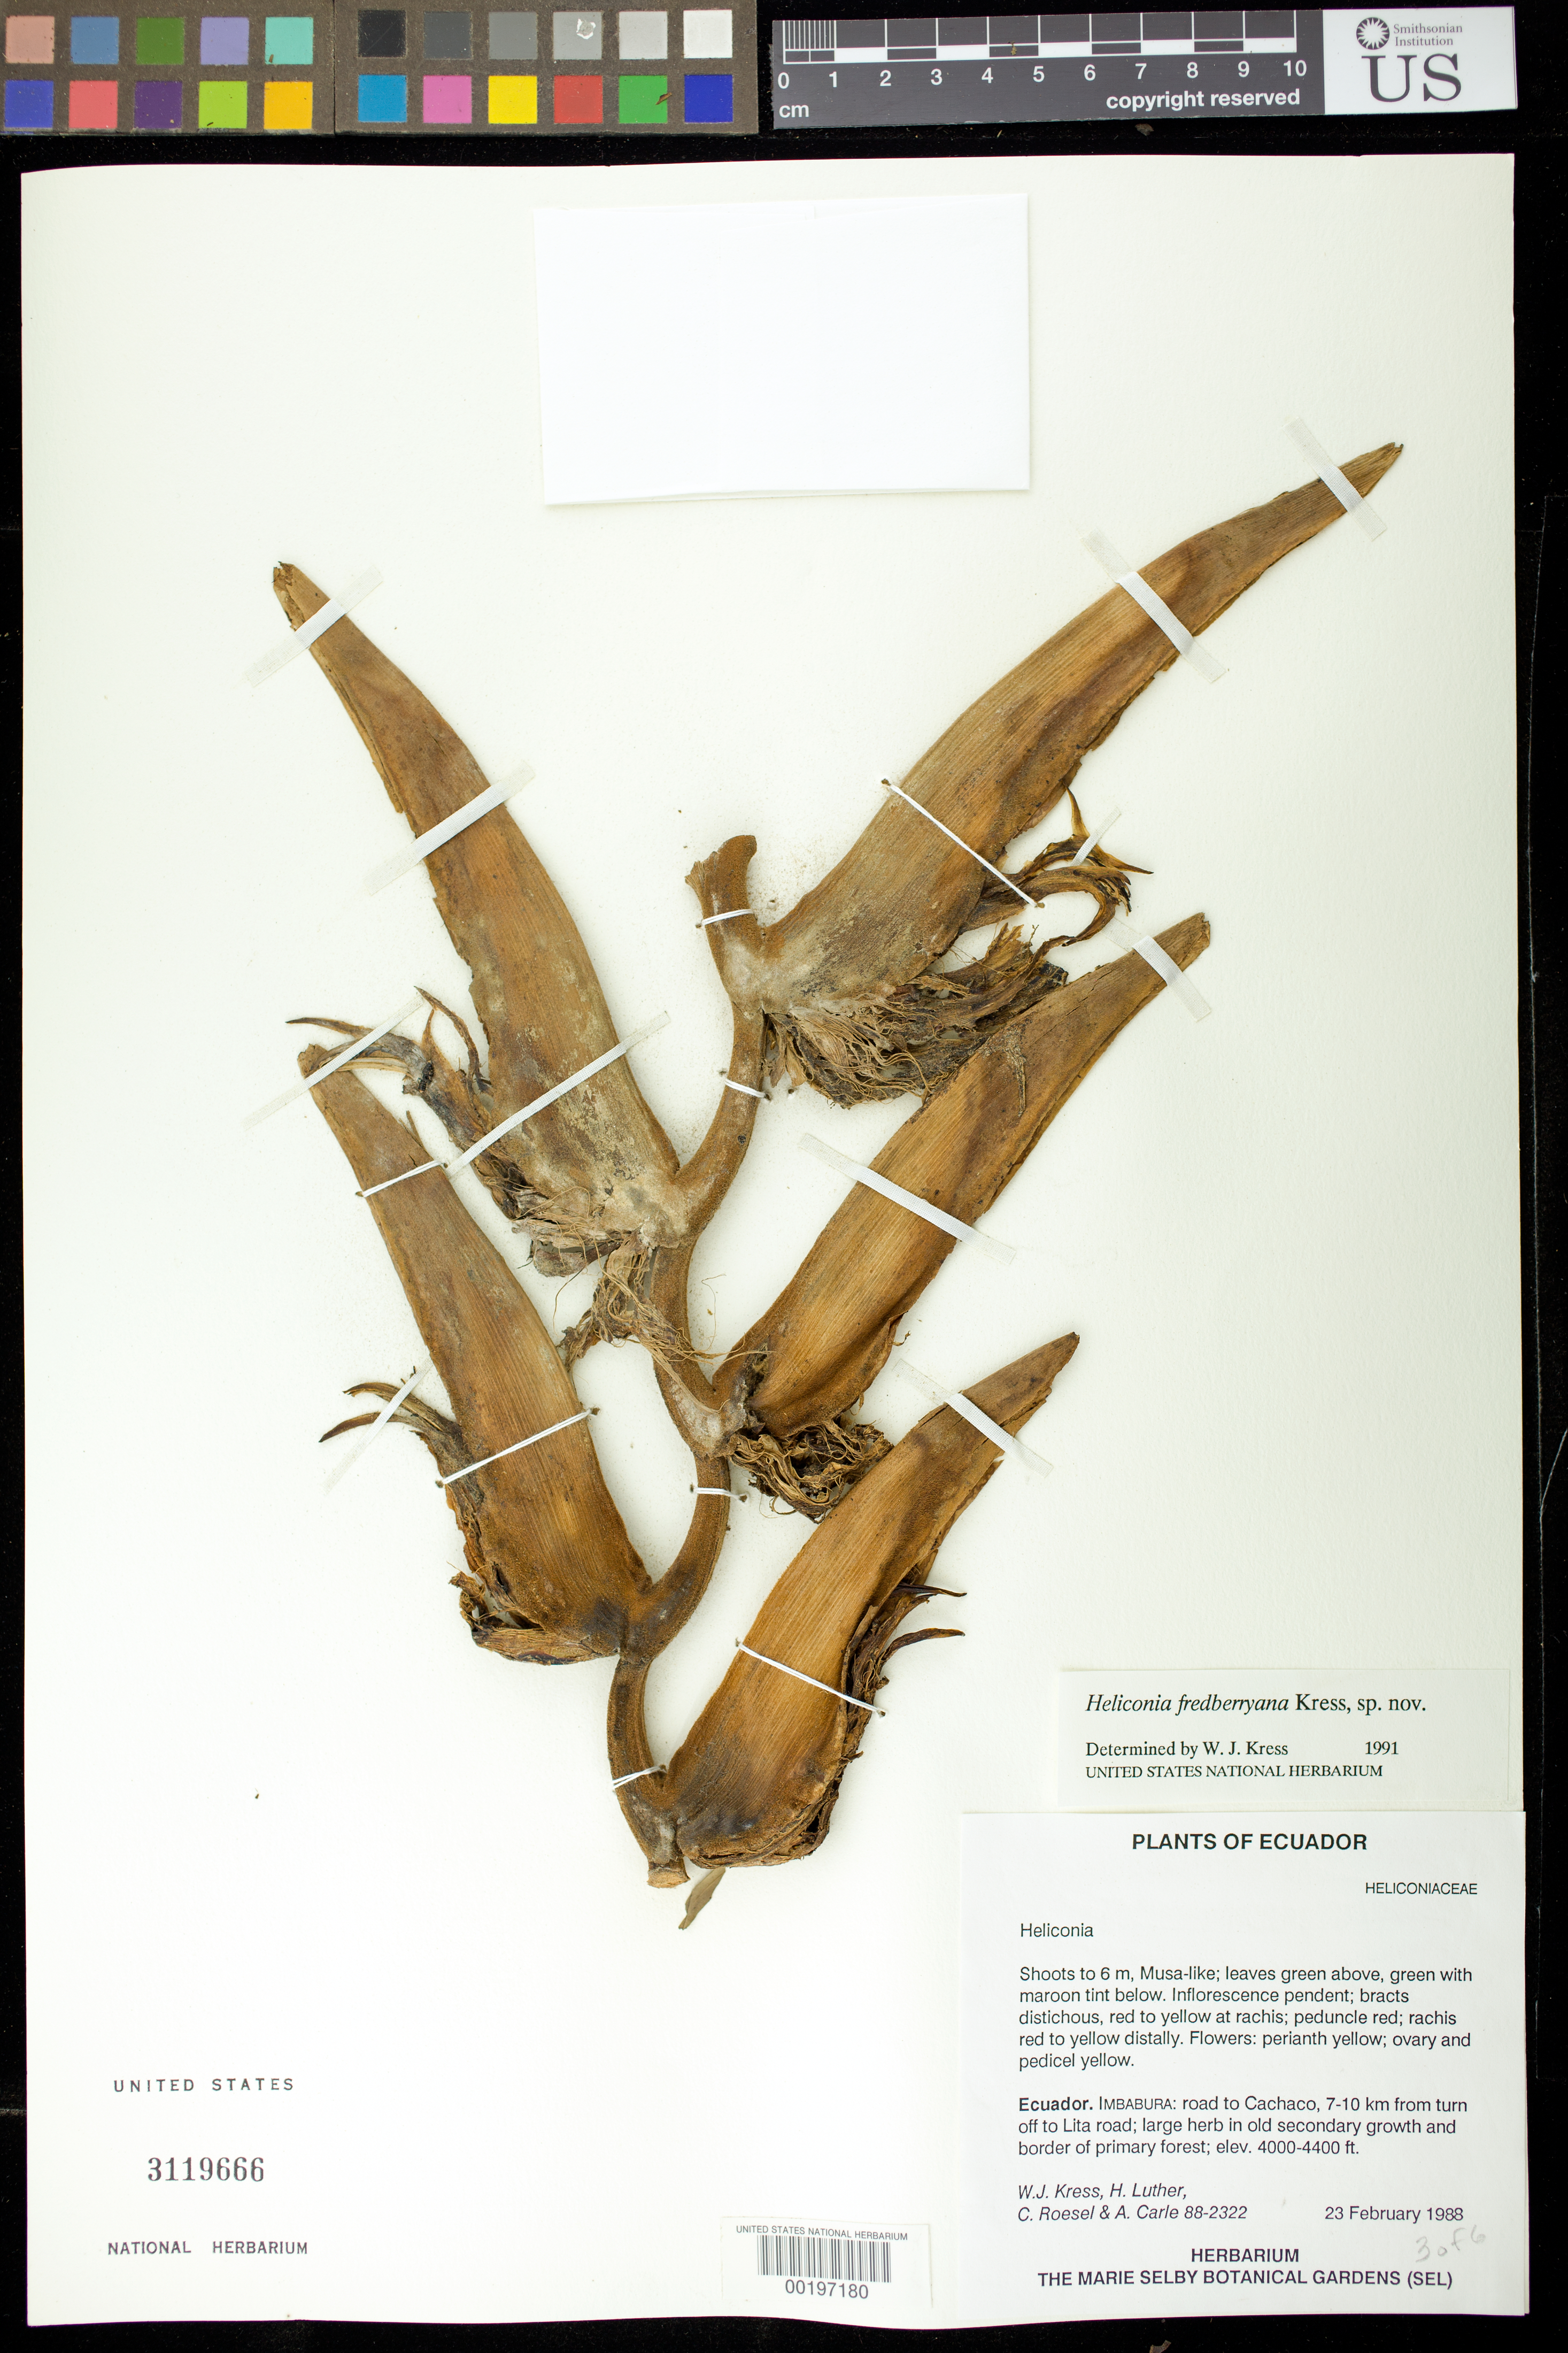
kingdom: Plantae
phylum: Tracheophyta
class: Liliopsida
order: Zingiberales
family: Heliconiaceae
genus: Heliconia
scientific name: Heliconia fredberryana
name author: W.J. Kress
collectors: W. J. Kress, C. S. Roesel, A. Carle & Harry E. Luther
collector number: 88-2322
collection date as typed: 23 Feb 1988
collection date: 1988-02-23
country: Ecuador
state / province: Imbabura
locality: Road to Cachaco, 7-10 km from turn of L to Lita road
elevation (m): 1219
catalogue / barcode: US 3119666